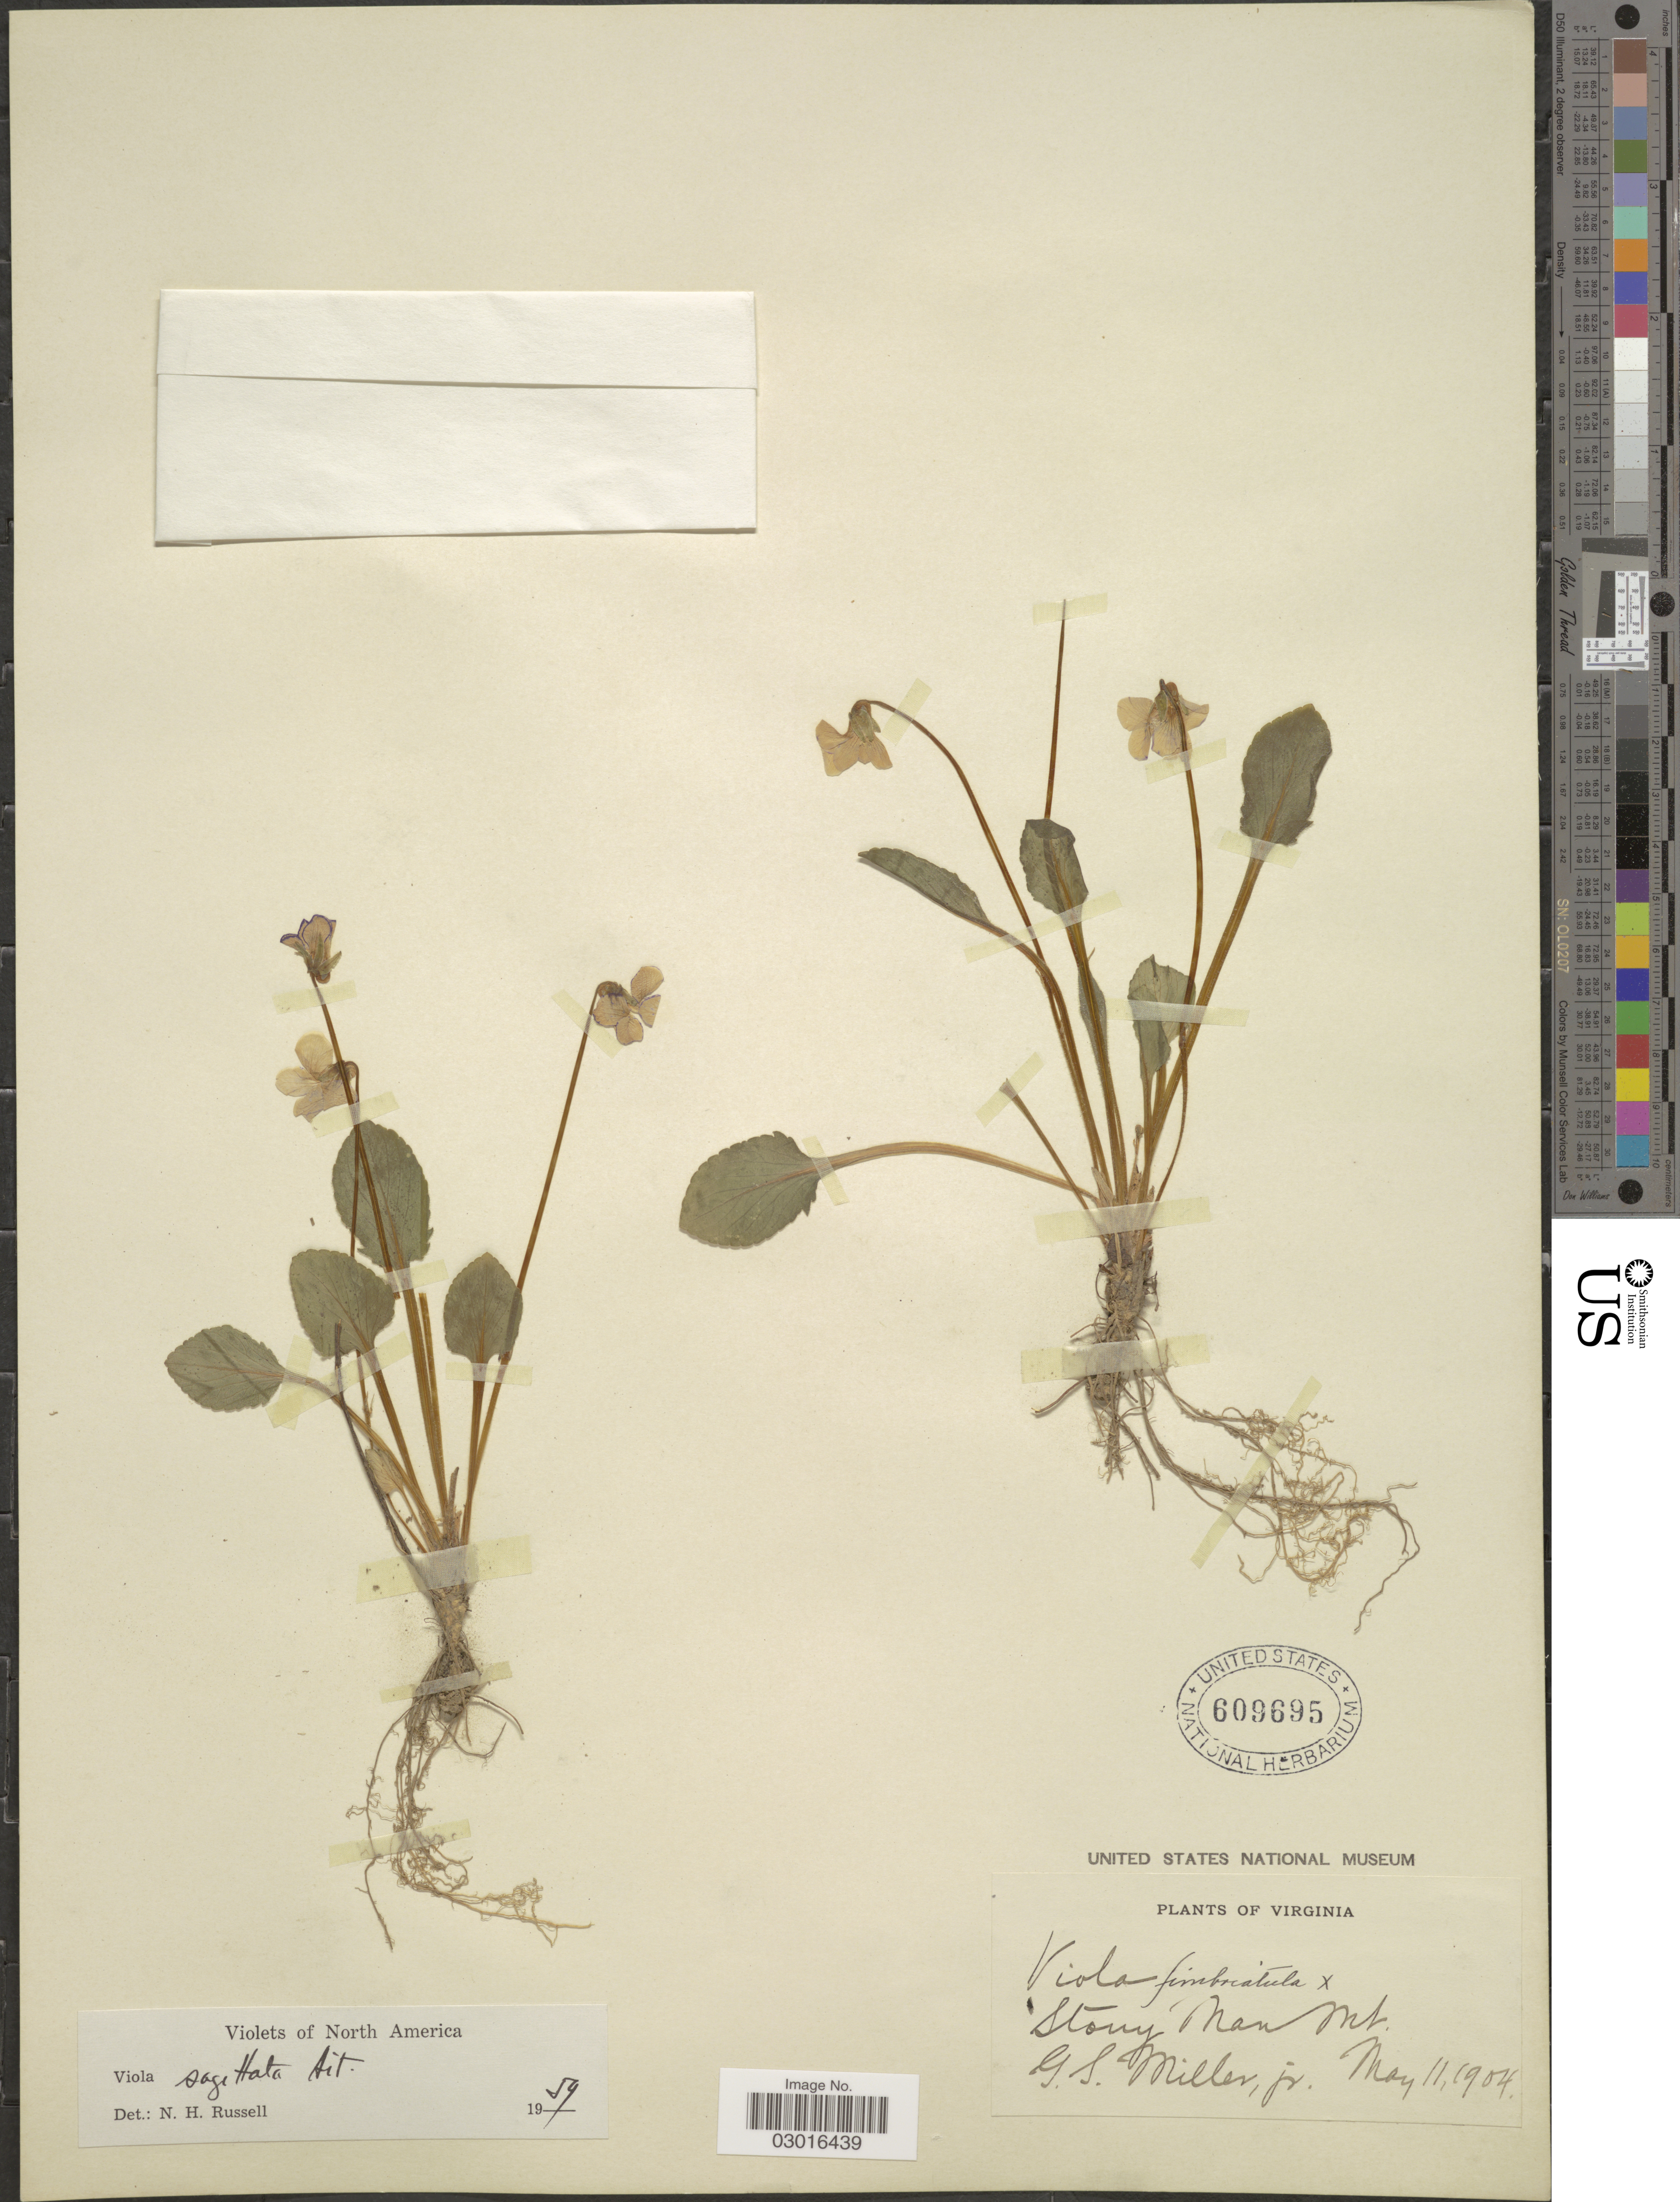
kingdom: Plantae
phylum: Tracheophyta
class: Magnoliopsida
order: Malpighiales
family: Violaceae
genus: Viola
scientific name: Viola sagittata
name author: Aiton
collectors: G. S. Miller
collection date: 1904-05-11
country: United States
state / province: Virginia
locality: Stony Man Mt.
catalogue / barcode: US 609695